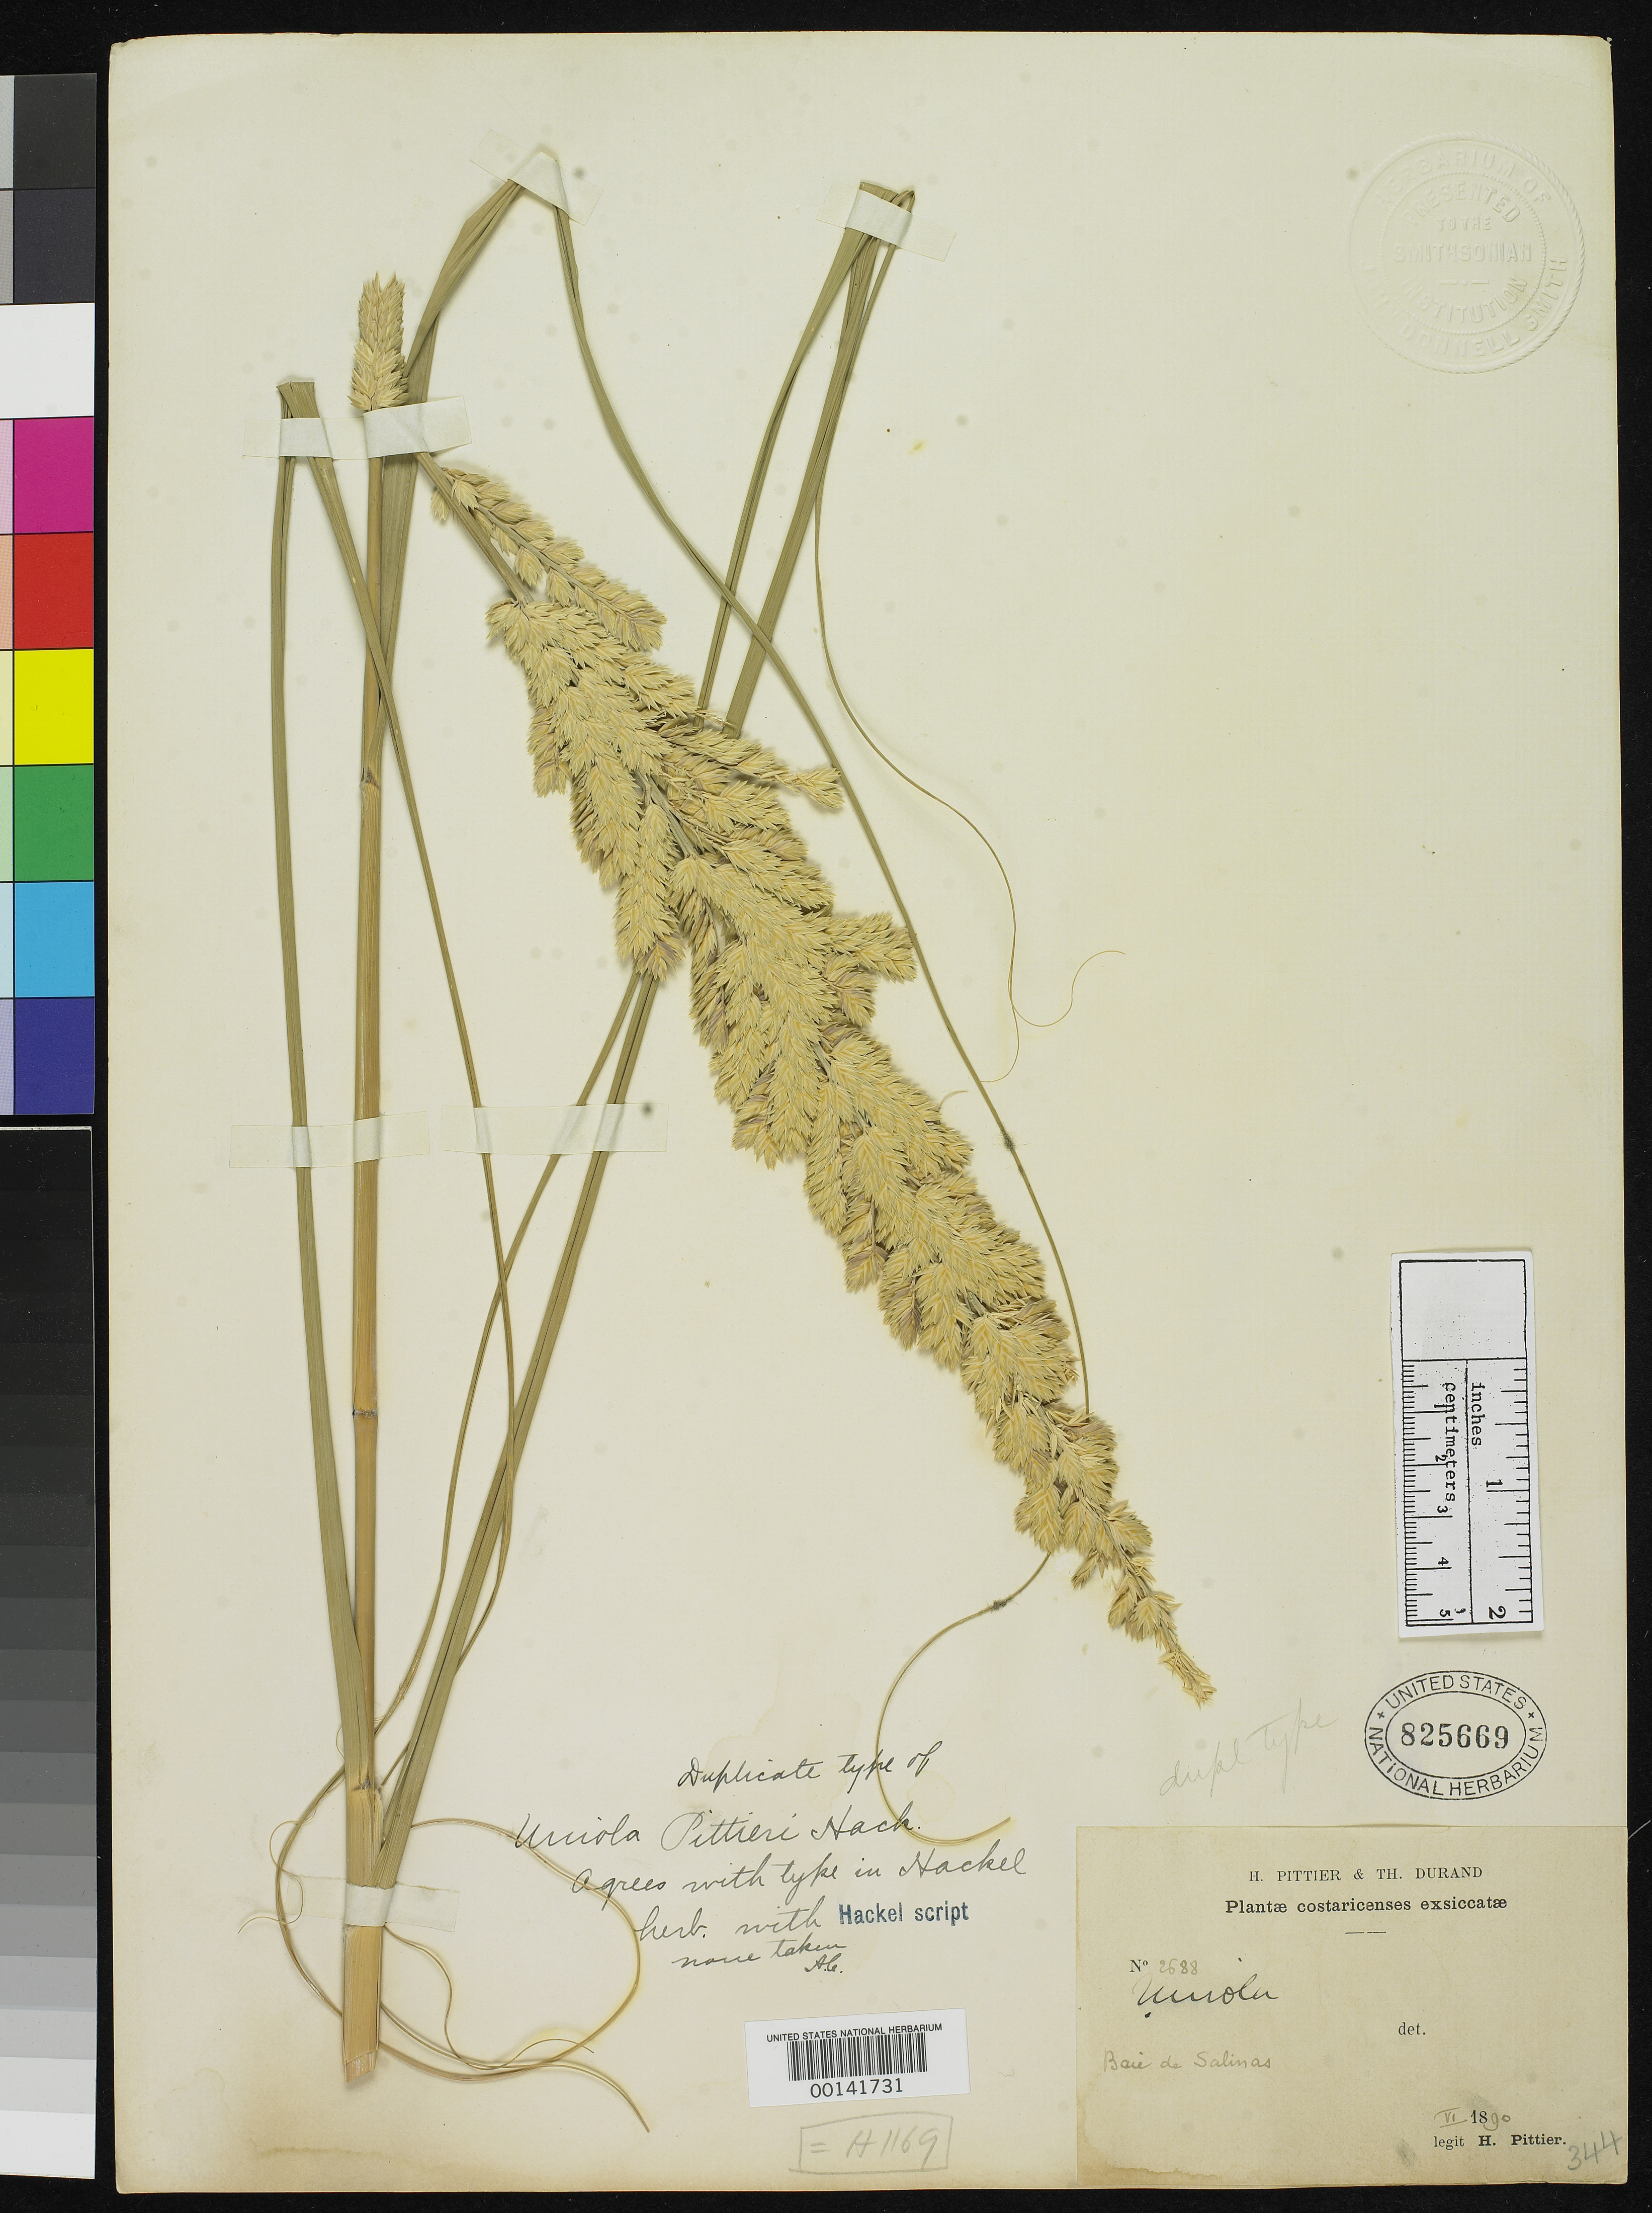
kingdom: Plantae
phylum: Tracheophyta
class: Liliopsida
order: Poales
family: Poaceae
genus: Uniola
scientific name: Uniola pittieri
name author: Hack.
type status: Isolectotype; Isosyntype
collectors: H. F. Pittier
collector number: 2688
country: Costa Rica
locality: Baie de Salinas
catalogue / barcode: US 825669